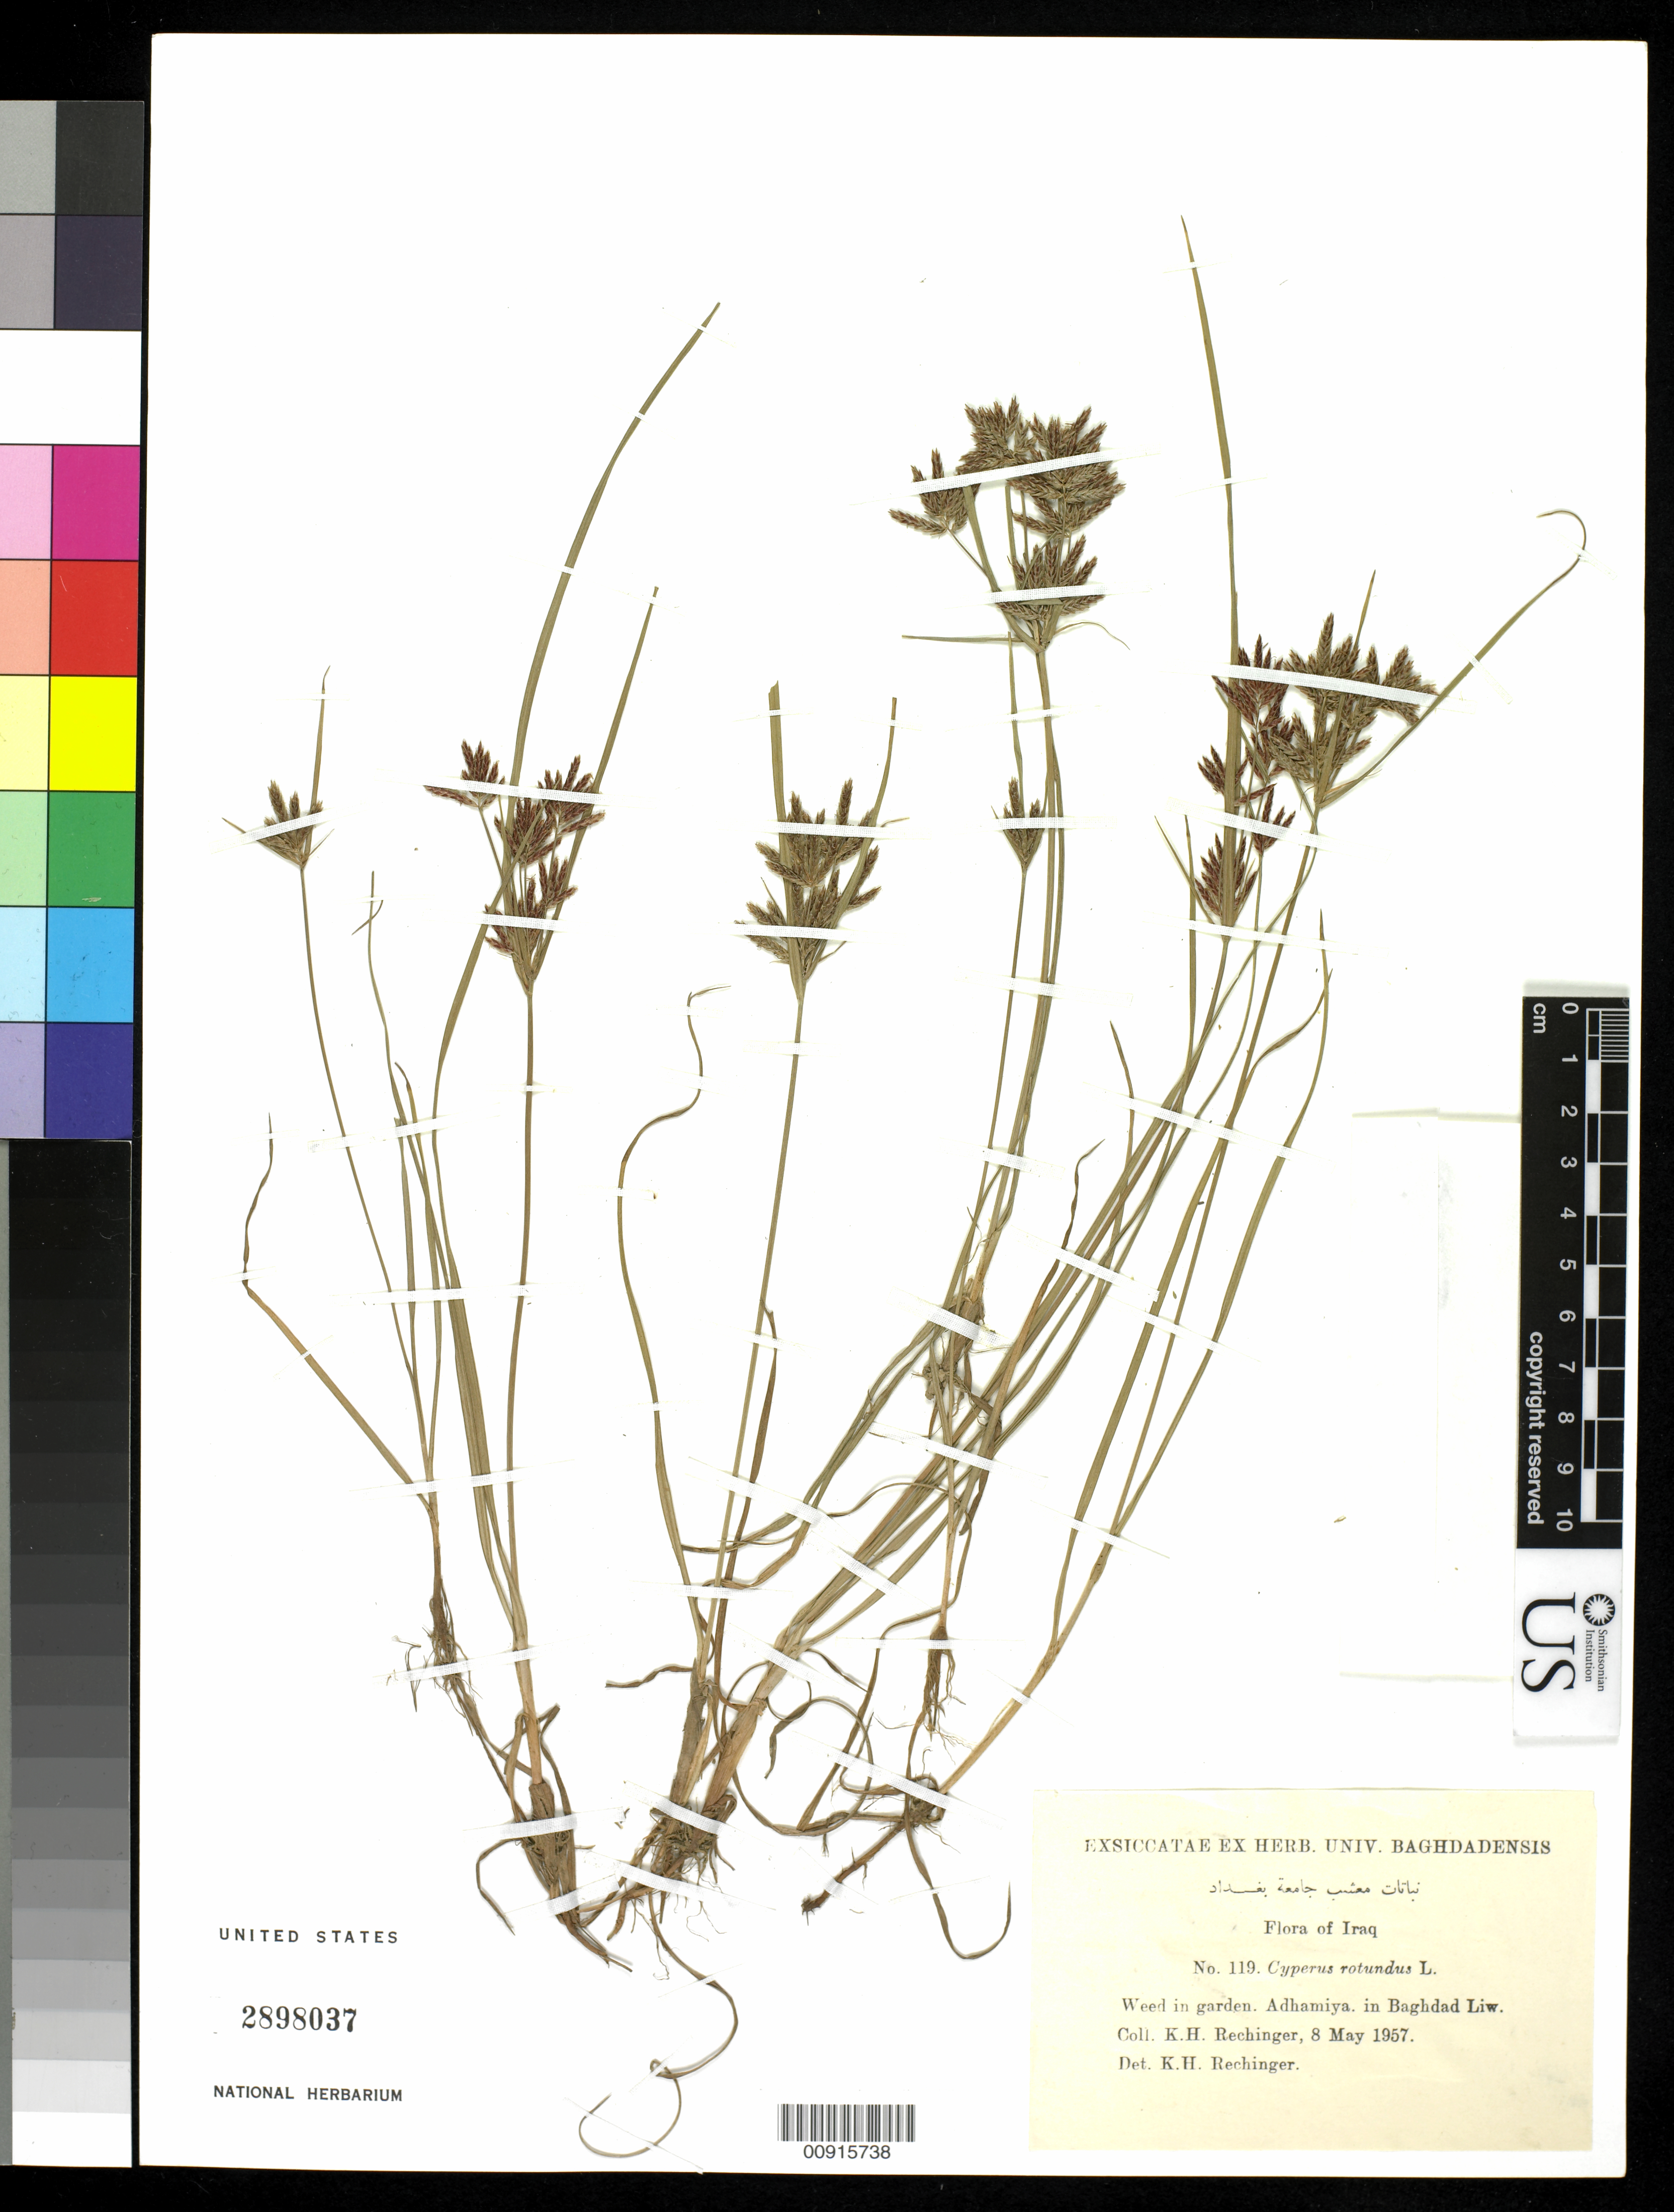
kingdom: Plantae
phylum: Tracheophyta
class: Liliopsida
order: Poales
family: Cyperaceae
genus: Cyperus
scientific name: Cyperus rotundus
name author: L.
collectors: K. H. Rechinger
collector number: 119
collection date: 1957-05-08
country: Iraq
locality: weed in garden, Adhamiya. in Baghdad Liw.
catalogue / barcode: US 2898037